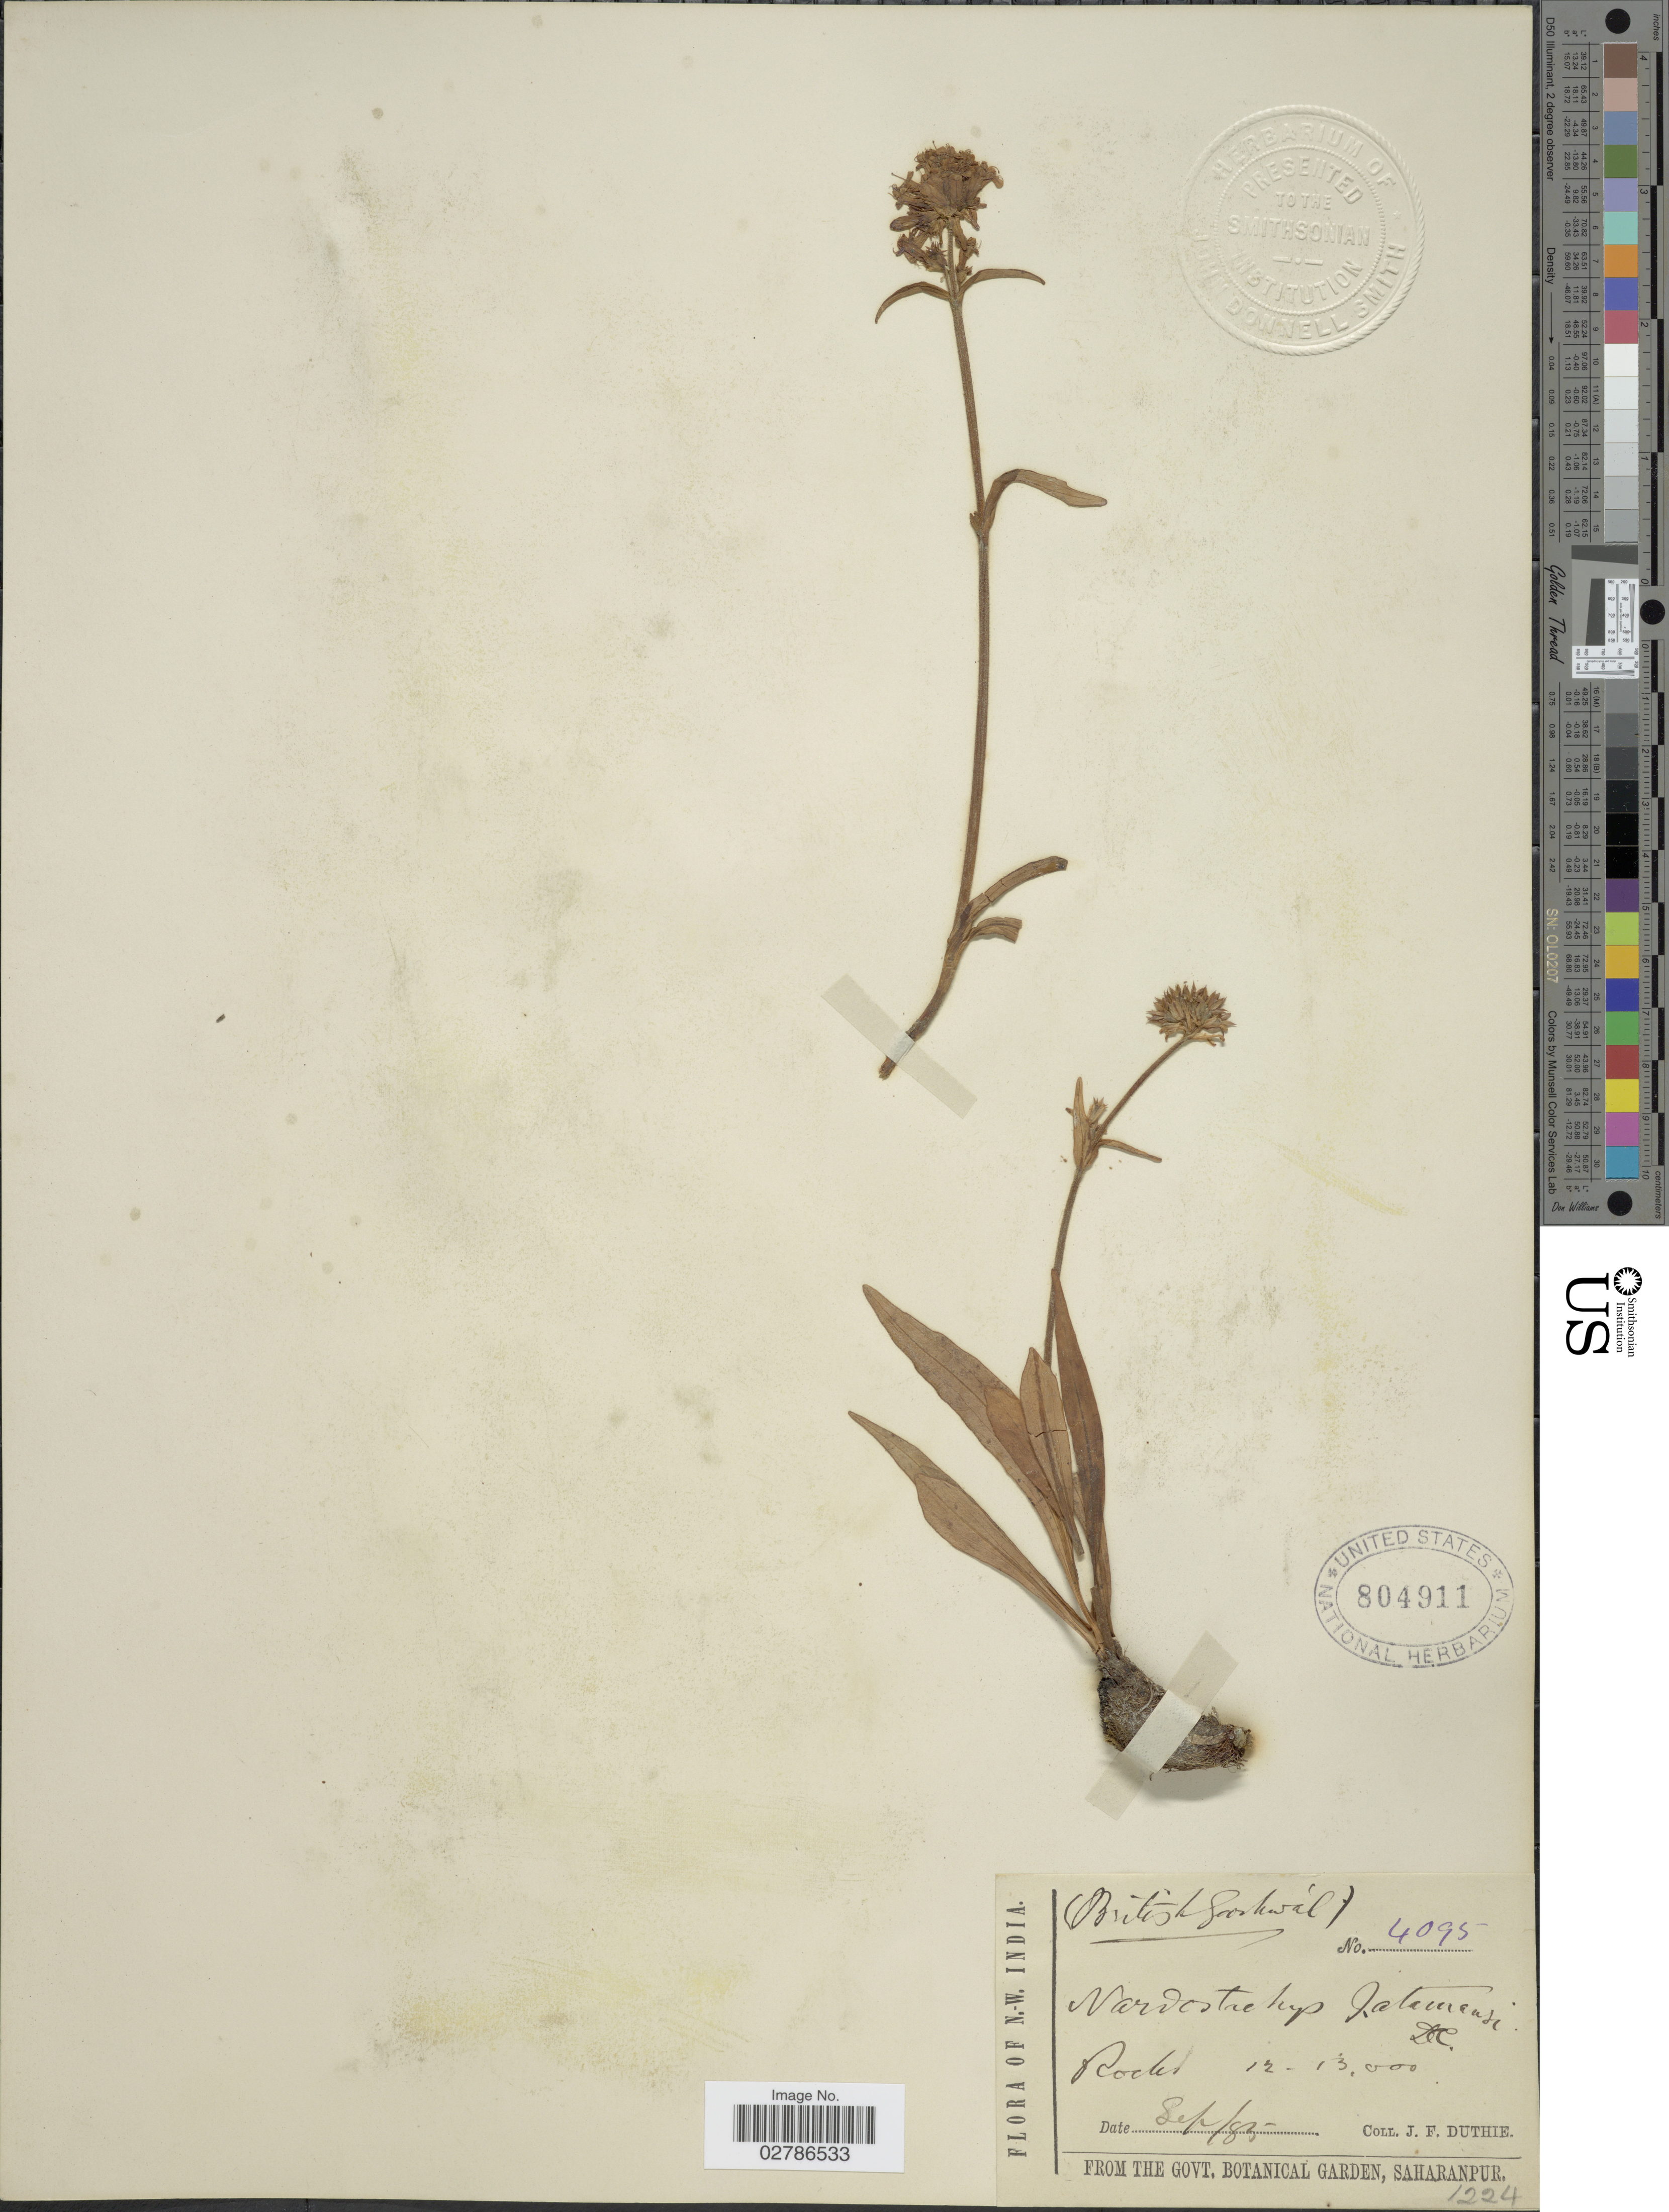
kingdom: Plantae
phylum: Tracheophyta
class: Magnoliopsida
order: Dipsacales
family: Caprifoliaceae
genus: Nardostachys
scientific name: Nardostachys jatamansi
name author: (D. Don) DC.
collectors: J. F. Duthie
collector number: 4095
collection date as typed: Transcribed d/m/y: /9/85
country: India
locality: N.W. India, British Sookwalt [interpreted]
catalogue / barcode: US 804911